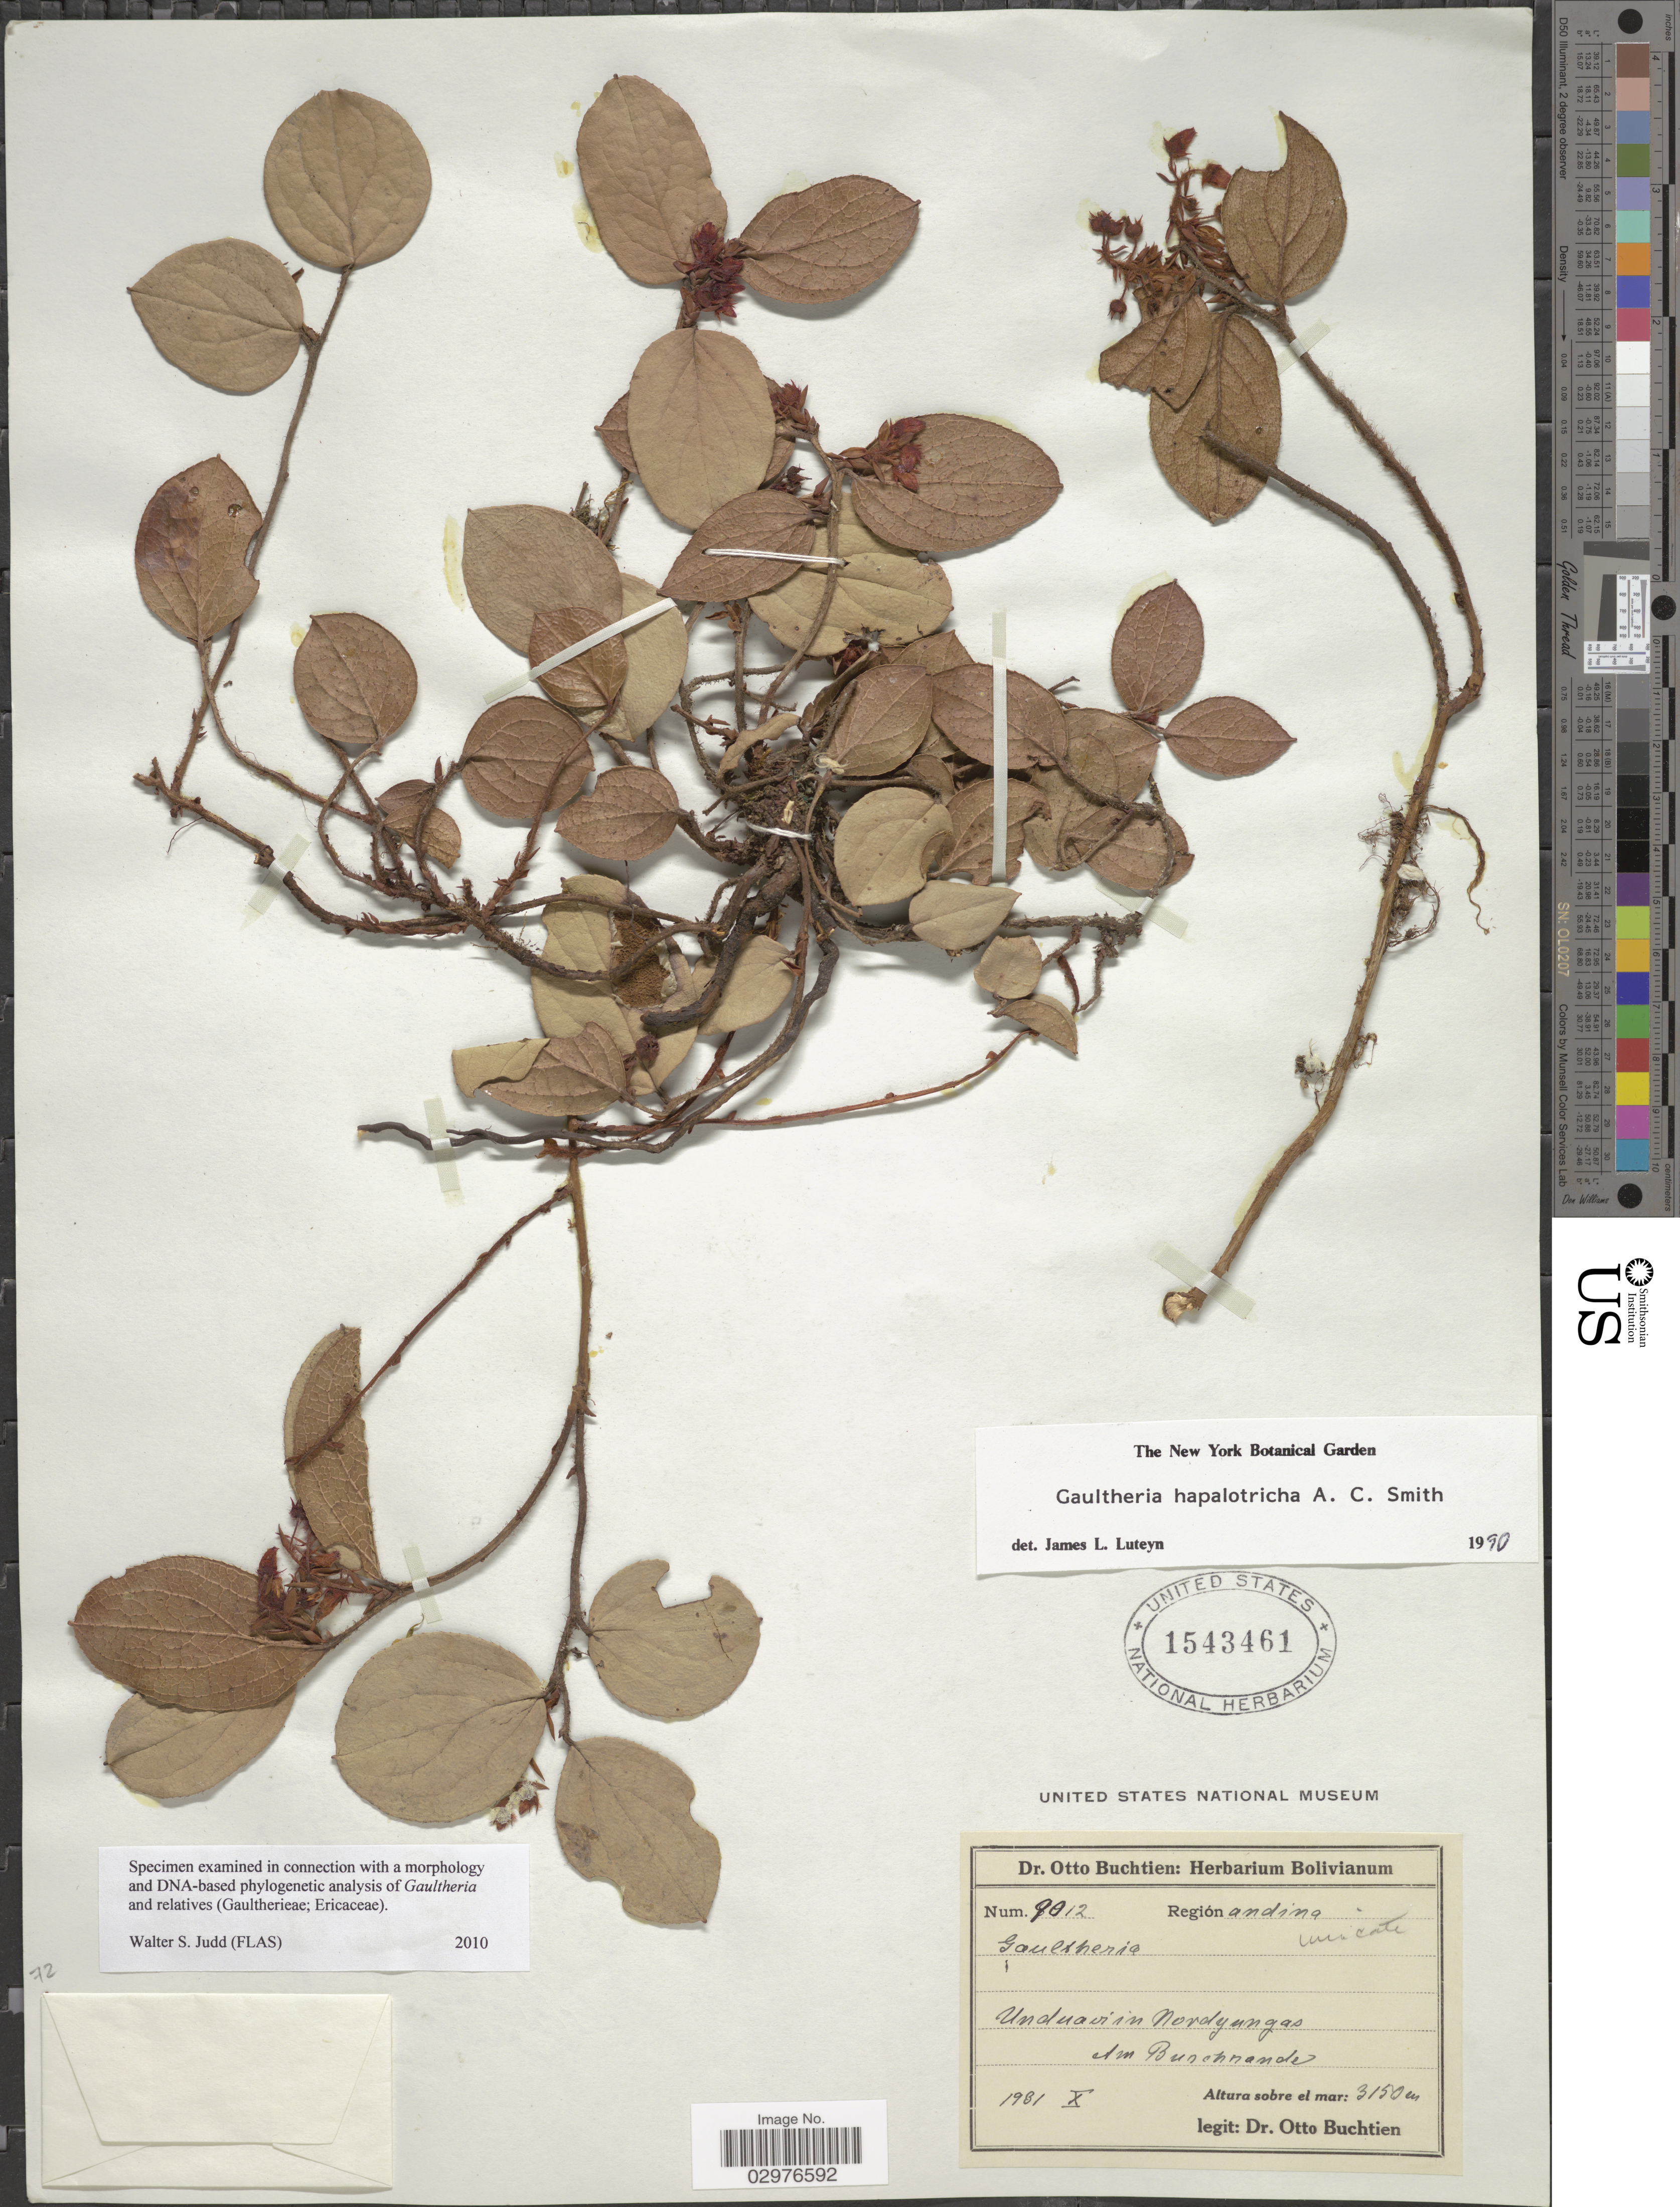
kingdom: Plantae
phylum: Tracheophyta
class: Magnoliopsida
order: Ericales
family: Ericaceae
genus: Gaultheria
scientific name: Gaultheria hapalotricha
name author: A.C. Sm.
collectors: O. Buchtien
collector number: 9012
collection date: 1931-10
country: Bolivia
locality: Regíon andina. Unduavi in Nordyungas.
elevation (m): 3150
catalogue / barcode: US 1543461